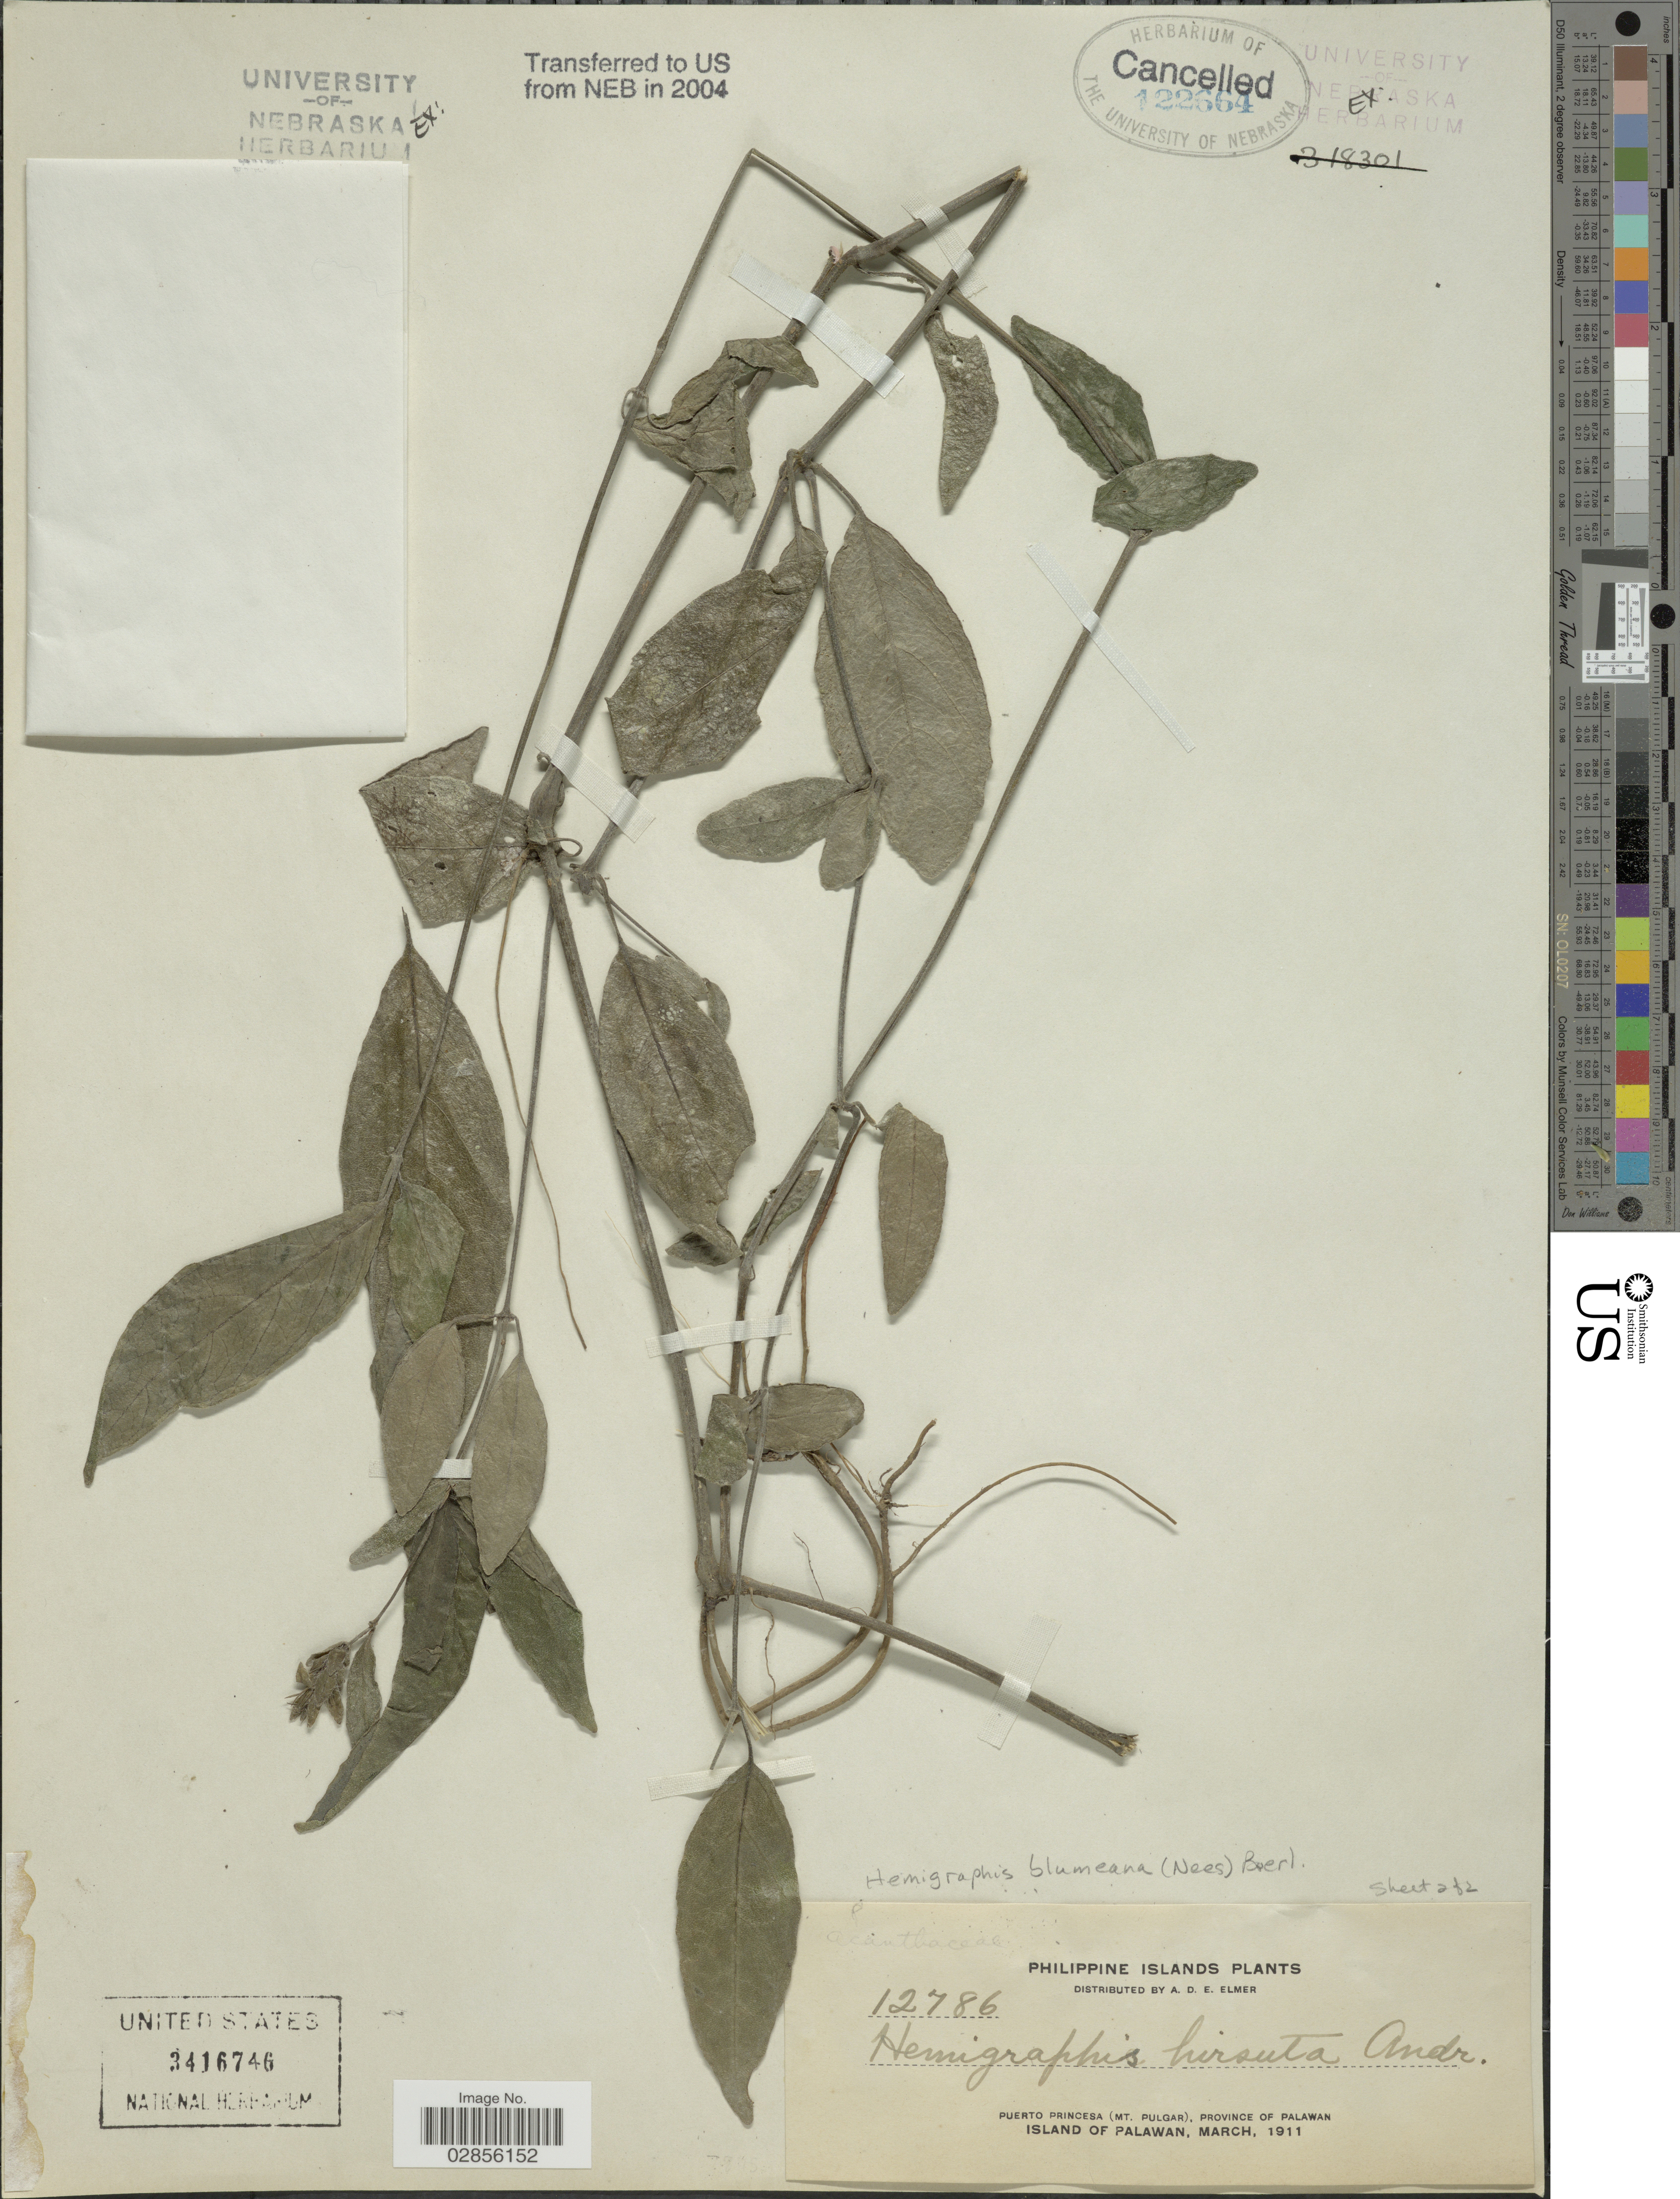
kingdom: Plantae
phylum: Tracheophyta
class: Magnoliopsida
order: Lamiales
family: Acanthaceae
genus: Hemigraphis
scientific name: Hemigraphis blumeana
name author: (Nees) Boerl.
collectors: A. D. E. Elmer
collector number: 12786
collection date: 1911-03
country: Philippines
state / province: Mimaropa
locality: Puerto Princesa (Mt. Pulgar), Province of Palawan. Island of Palawan.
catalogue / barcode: US 3416746